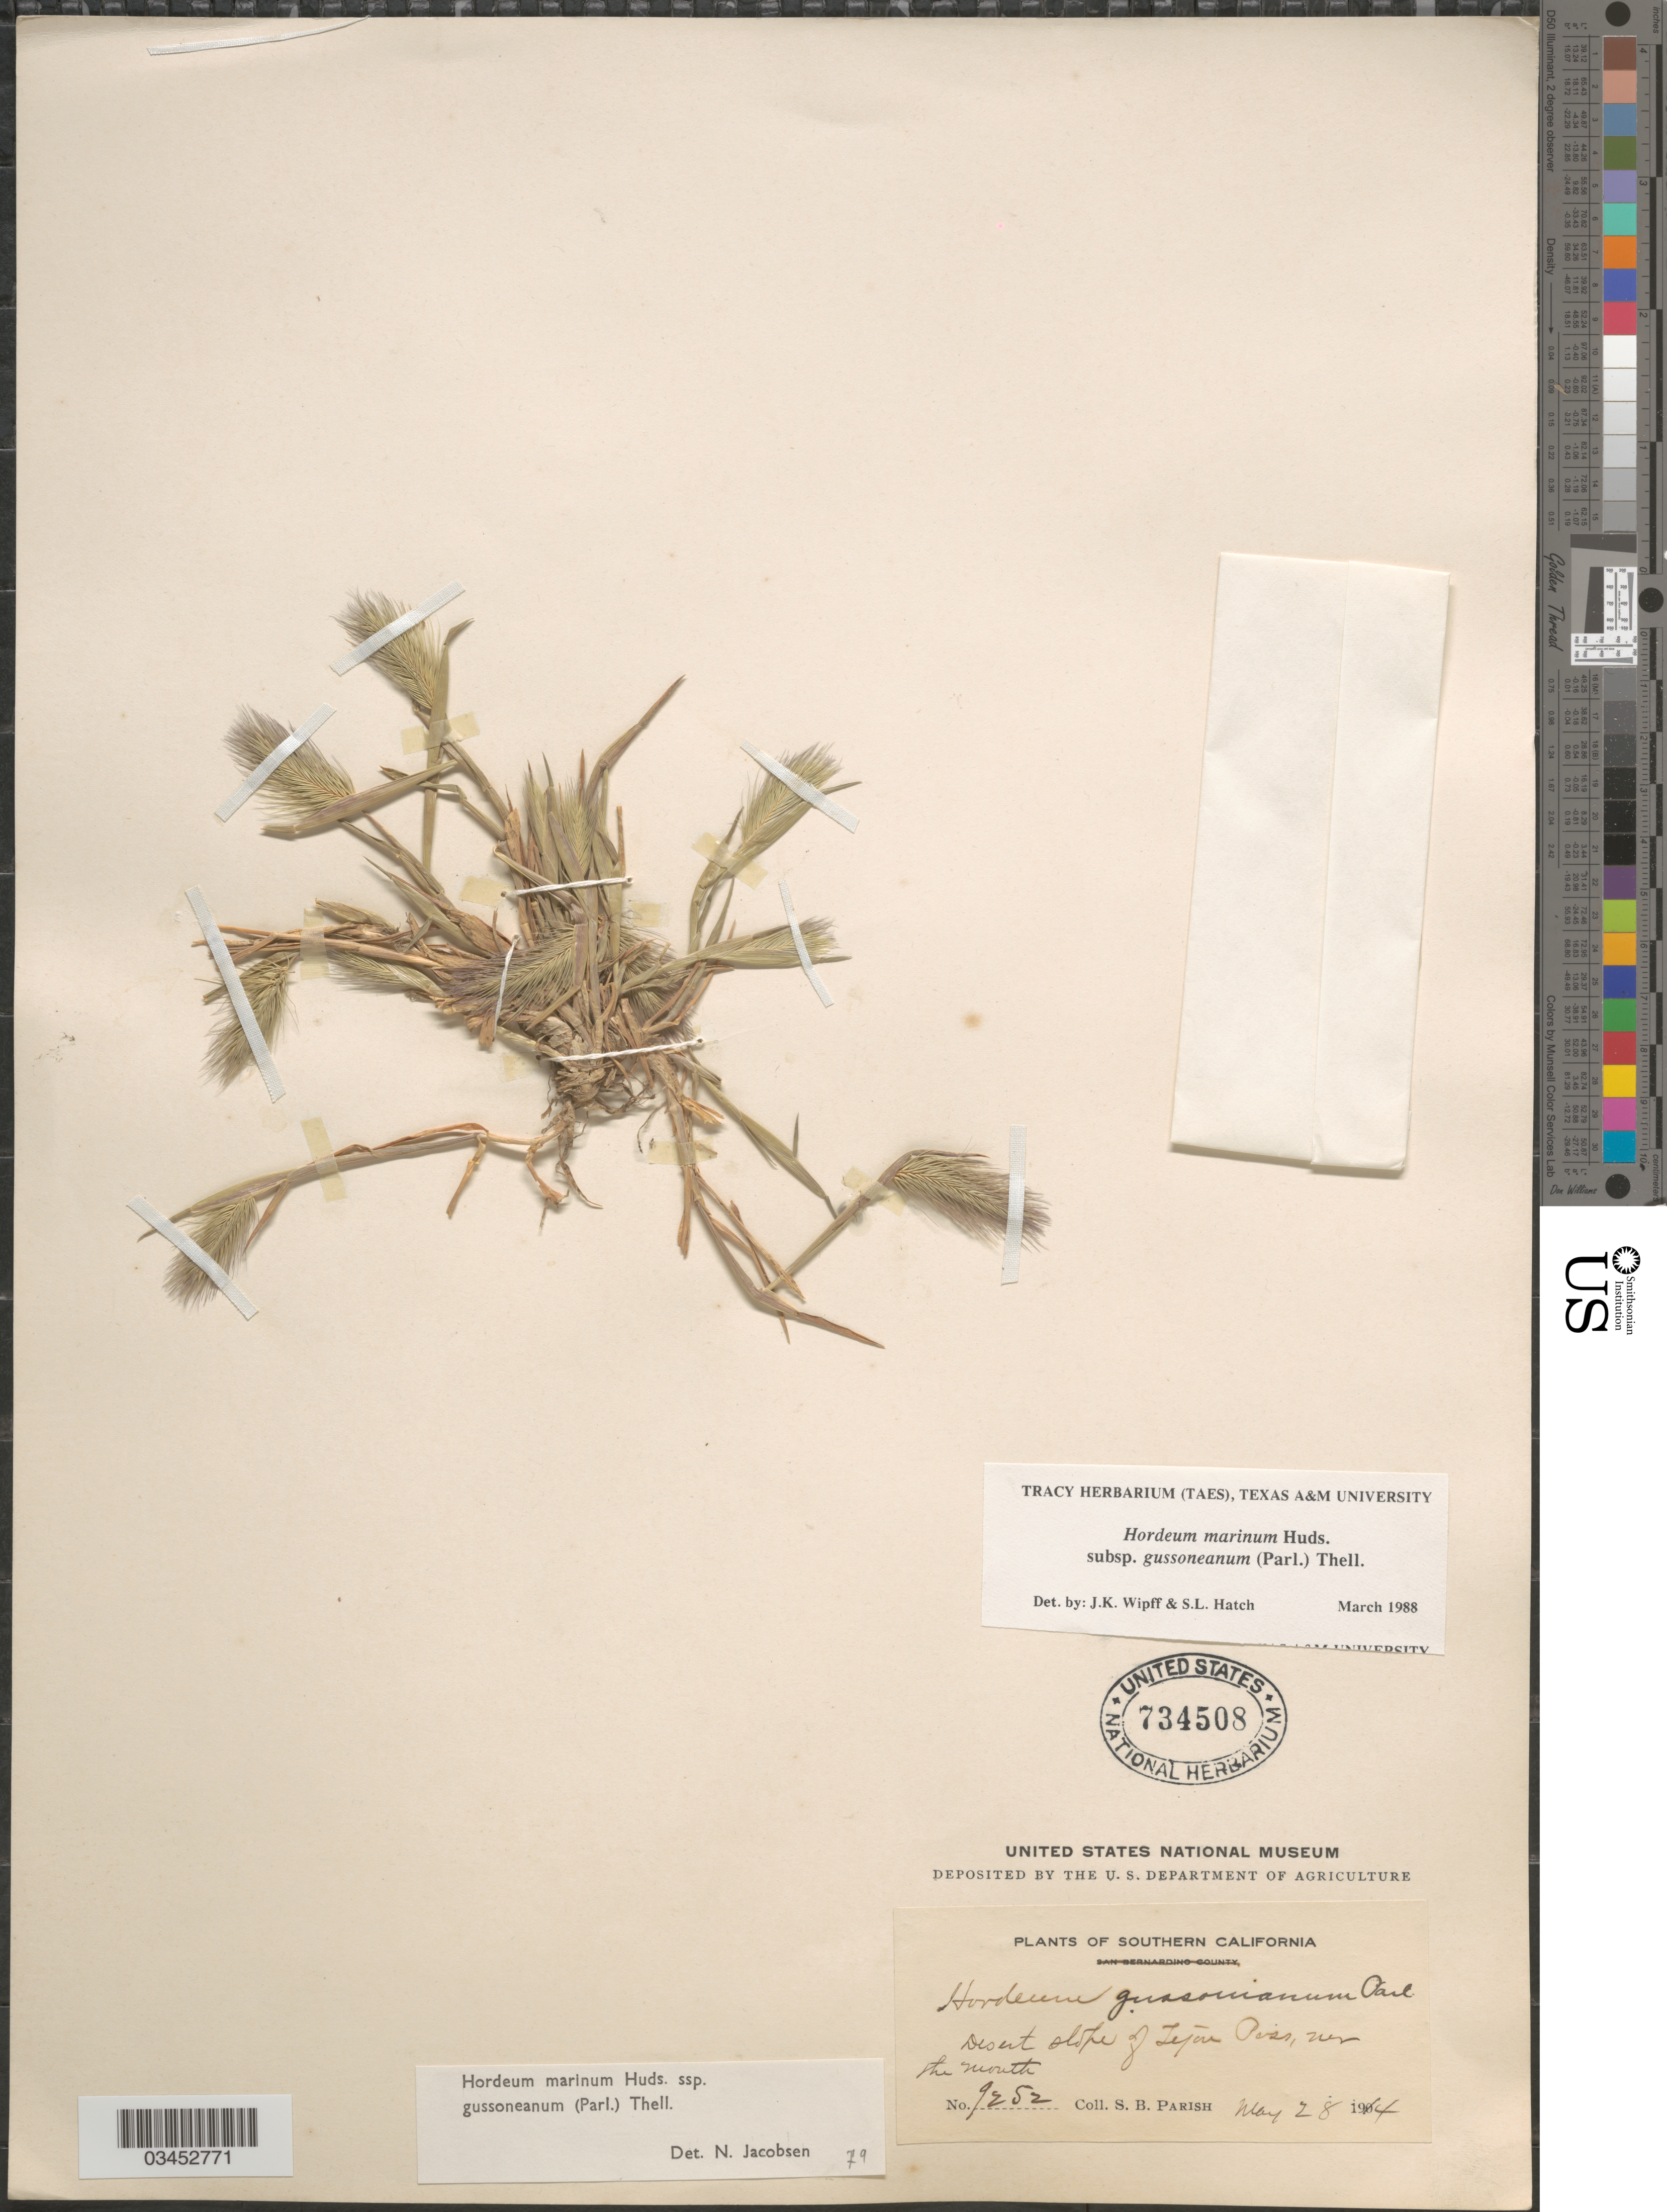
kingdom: Plantae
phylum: Tracheophyta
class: Liliopsida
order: Poales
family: Poaceae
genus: Hordeum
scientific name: Hordeum marinum subsp. gussoneanum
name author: (Parl.) Thell.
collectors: S. B. Parish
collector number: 9252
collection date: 1914-05-28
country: United States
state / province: California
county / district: Kern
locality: Southern California. Desert slope of Tejon Pass, near the mouth.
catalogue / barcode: US 734508